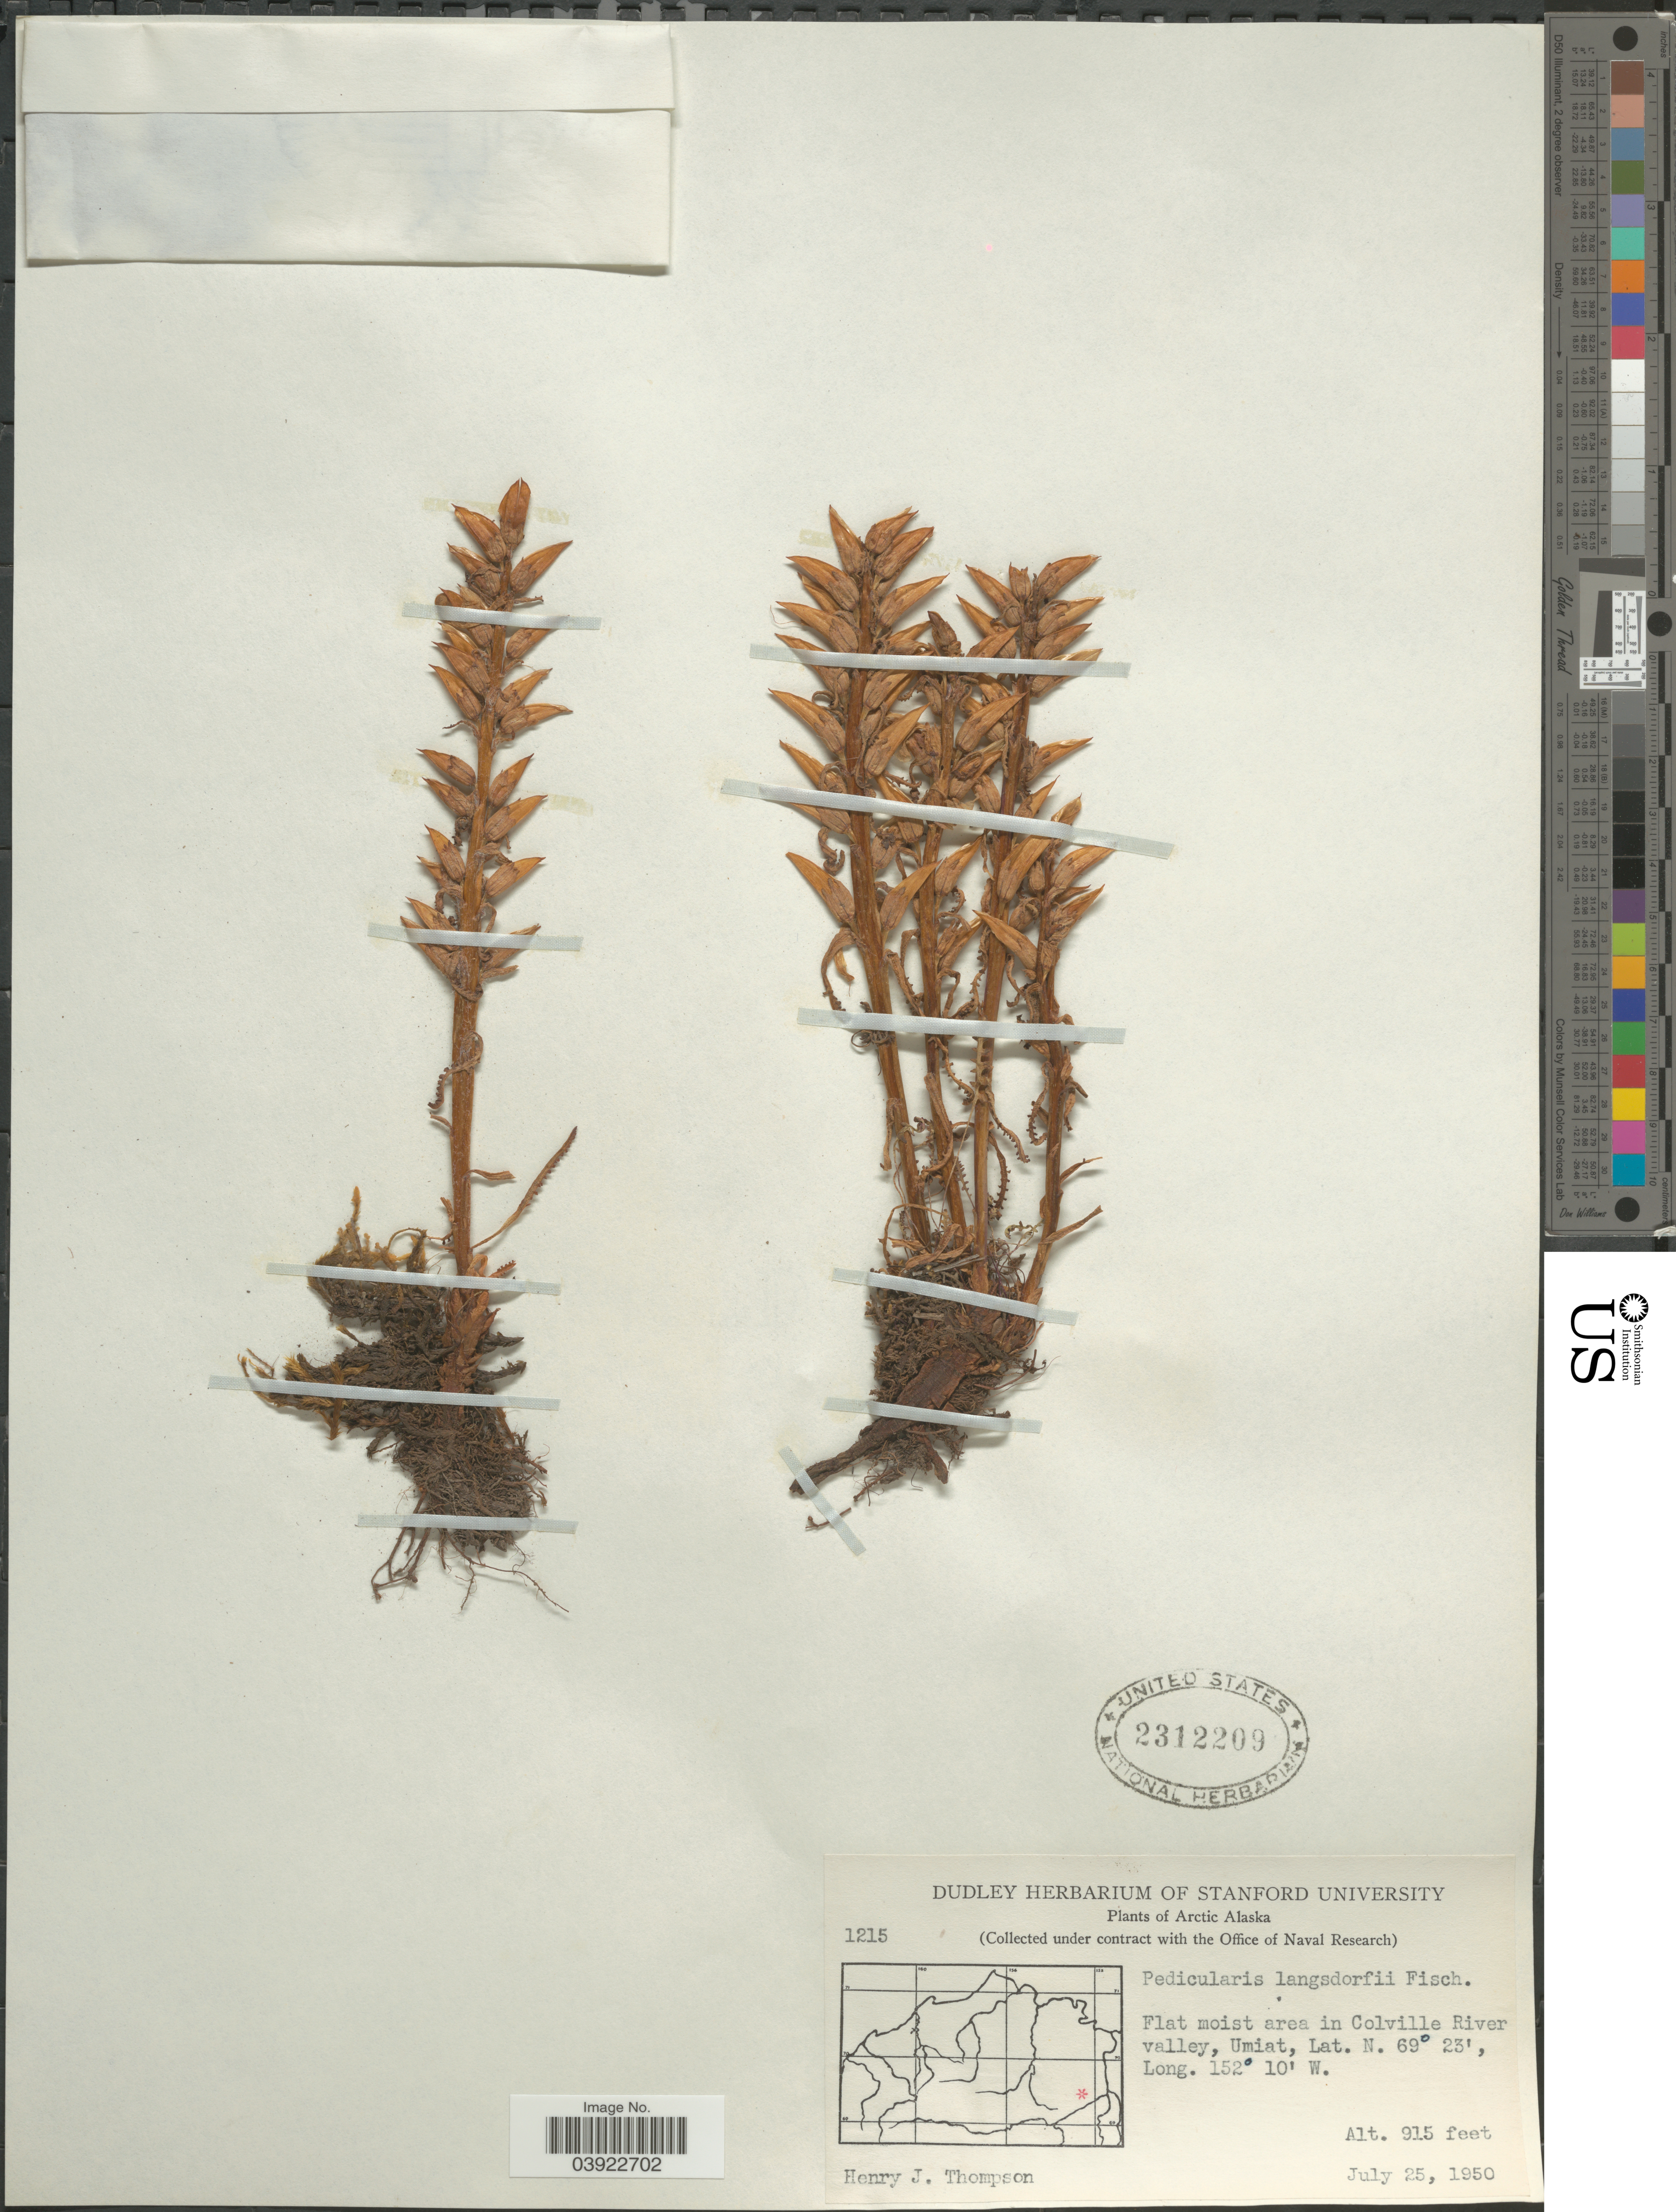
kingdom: Plantae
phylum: Tracheophyta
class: Magnoliopsida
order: Lamiales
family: Orobanchaceae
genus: Pedicularis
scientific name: Pedicularis langsdorffii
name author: Fisch. ex Steven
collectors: H. J. Thompson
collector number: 1215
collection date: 1950-07-25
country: United States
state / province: Alaska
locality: Arctic Alaska. Flat moist area in Colville River valley, Umiat.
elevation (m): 279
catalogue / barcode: US 2312209